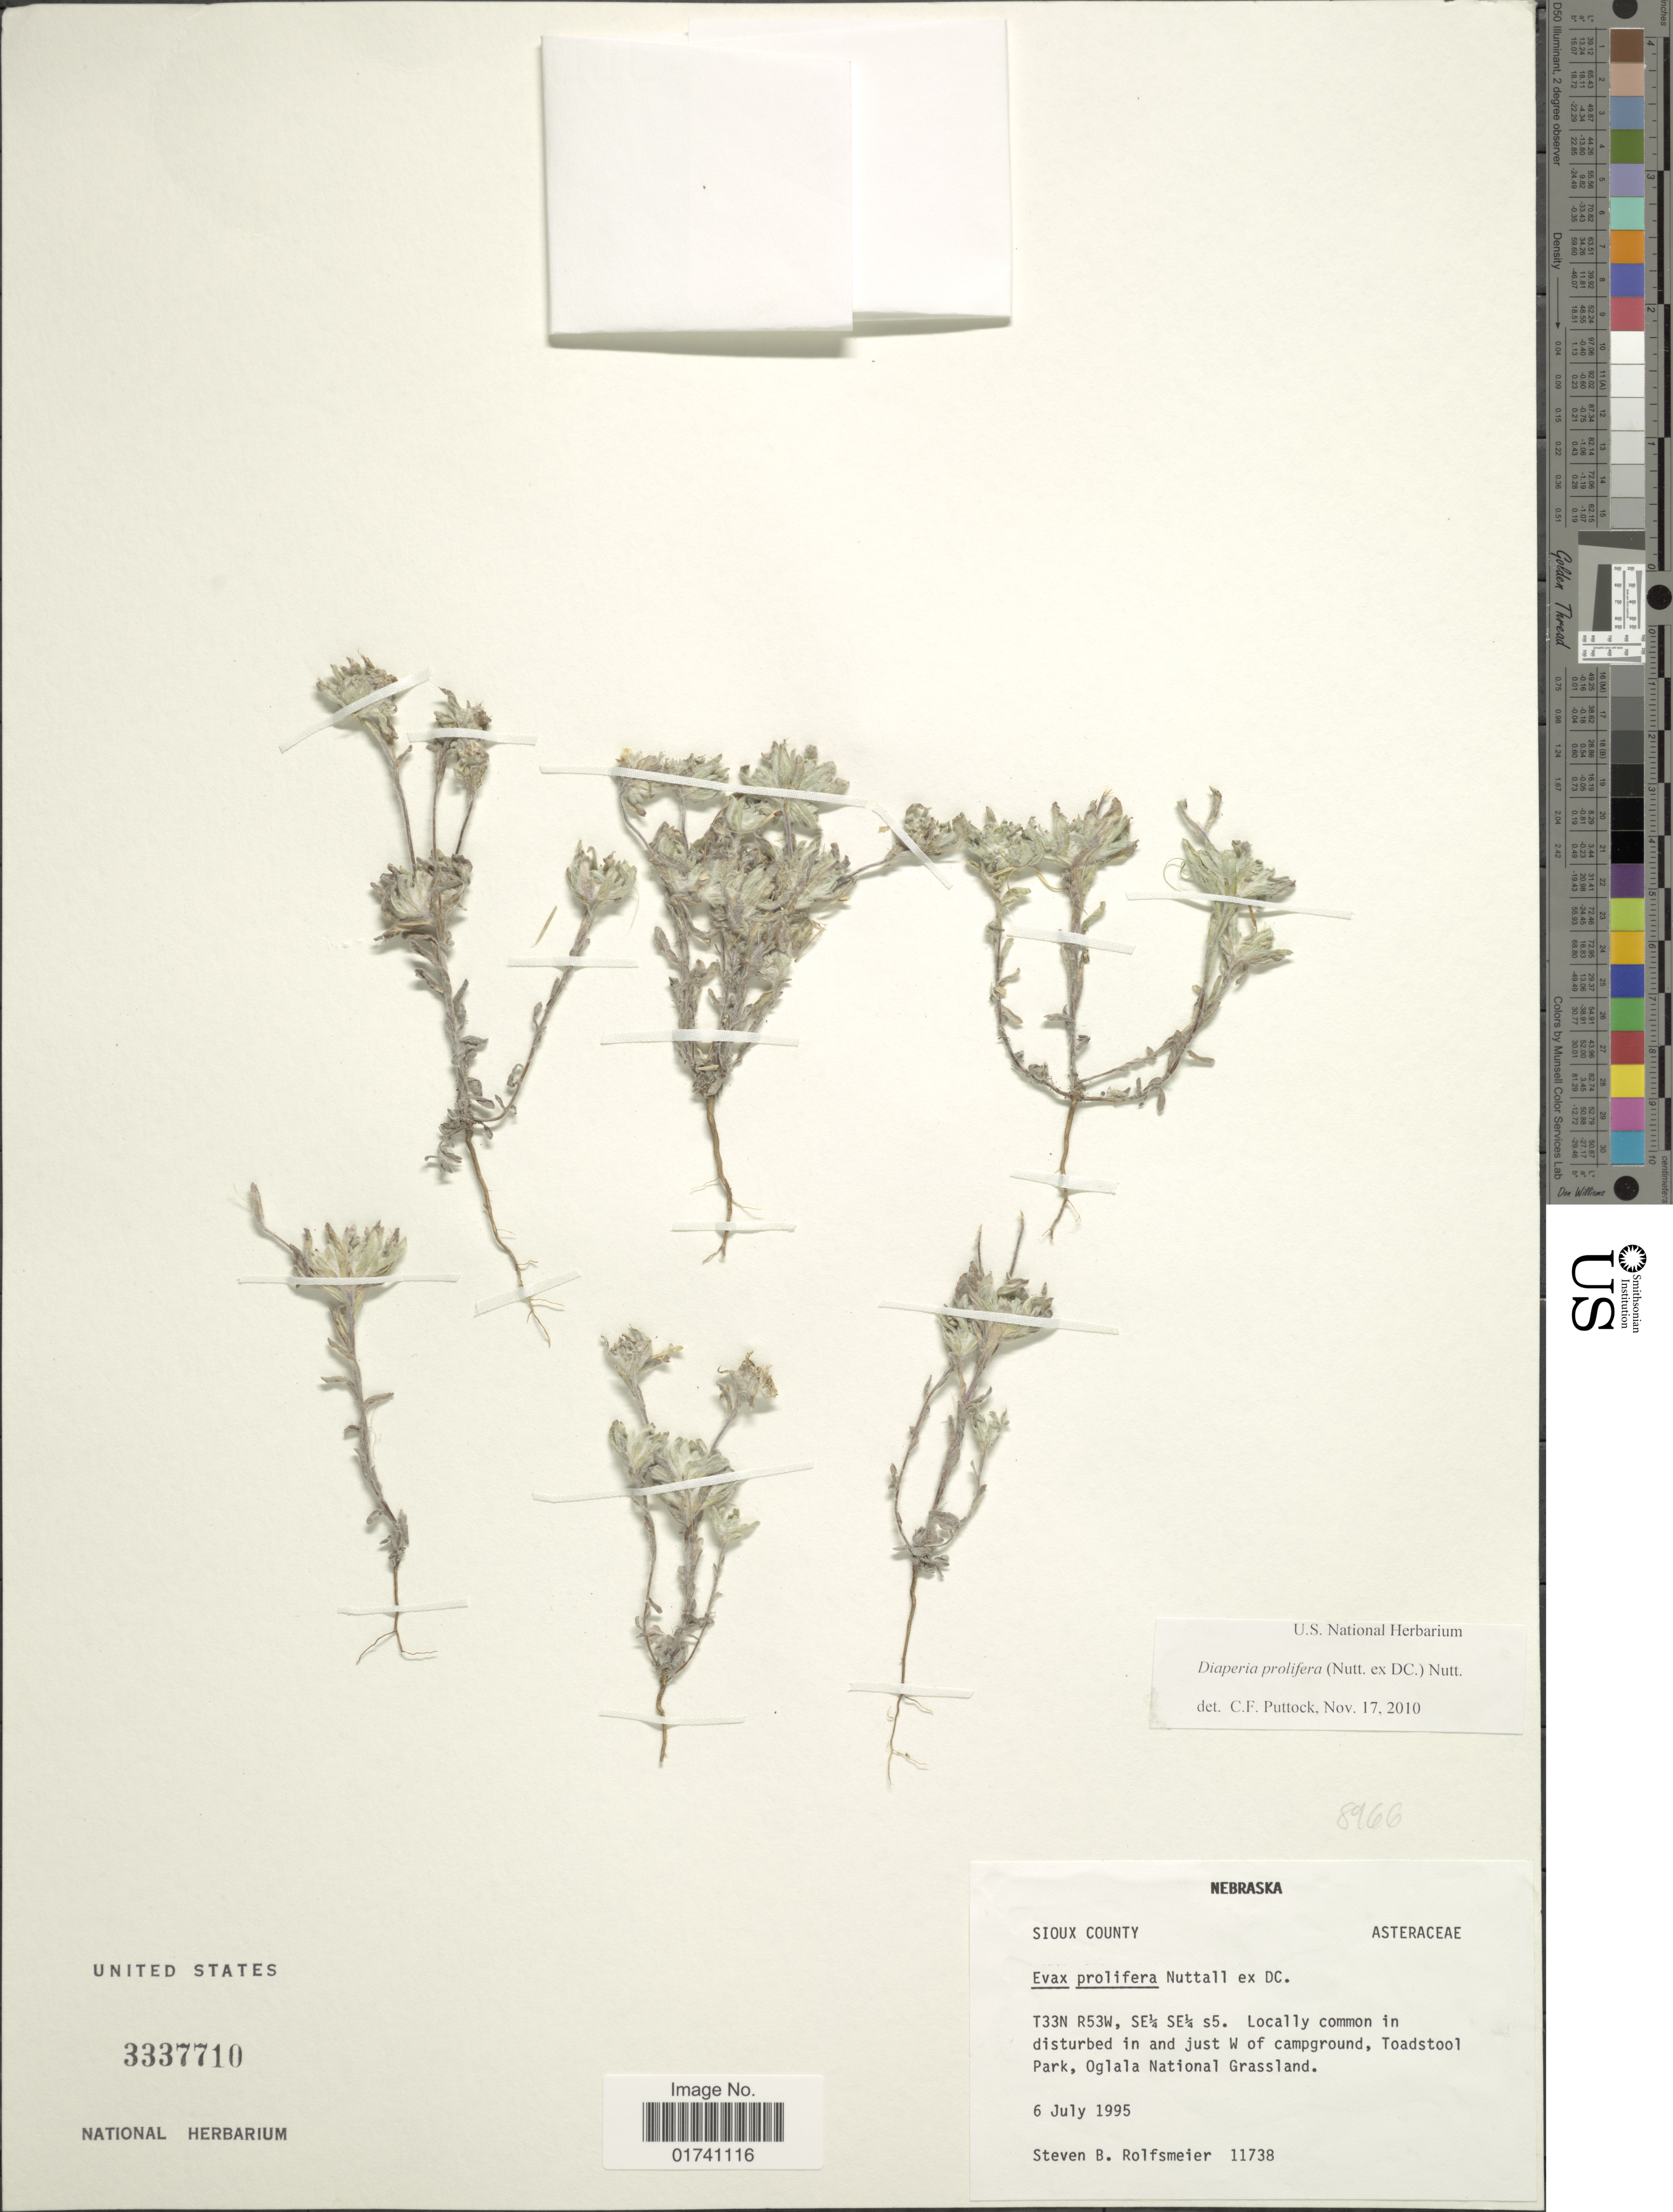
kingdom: Plantae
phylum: Tracheophyta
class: Magnoliopsida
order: Asterales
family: Asteraceae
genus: Diaperia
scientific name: Diaperia prolifera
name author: (Nutt. ex DC.) Morefield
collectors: S. Rolfsmeier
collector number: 11738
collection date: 1995-07-06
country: United States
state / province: Nebraska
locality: T33N R53W, SE 1/4 s5. Locally common in disturbed in and just W of campground, Toadstool Park, Oglala National Grassland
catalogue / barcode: US 3337710